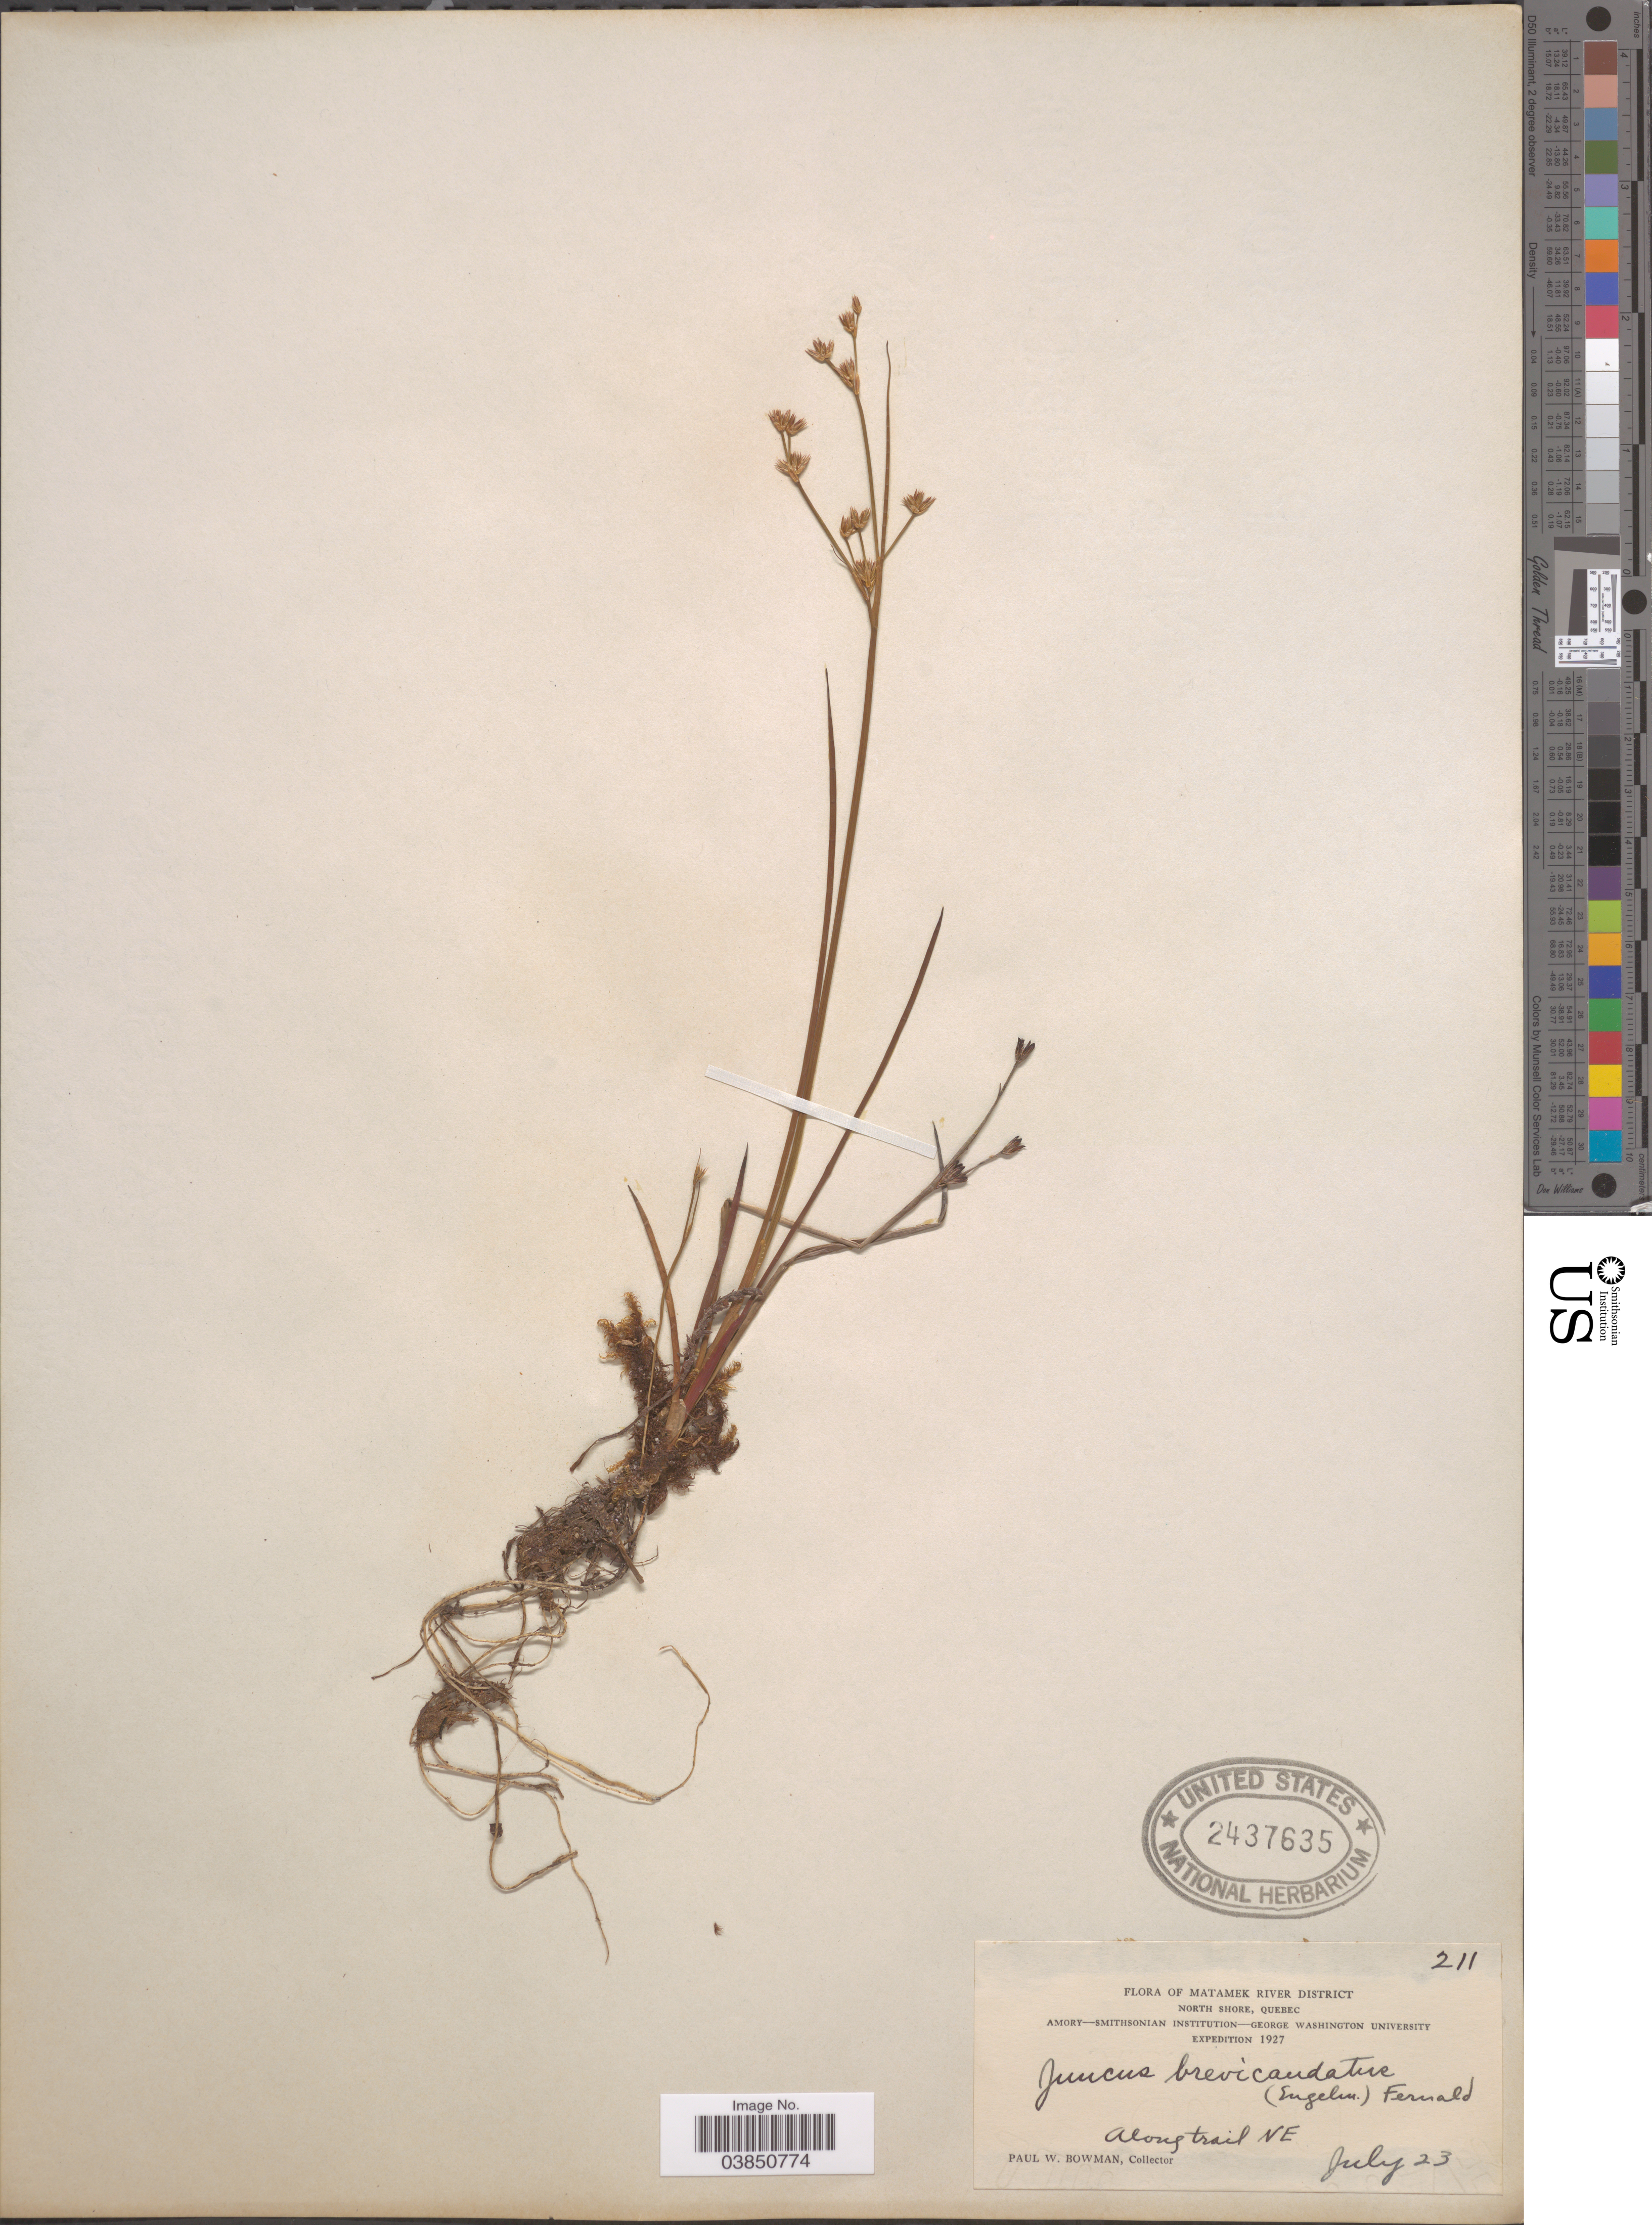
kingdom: Plantae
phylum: Tracheophyta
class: Liliopsida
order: Poales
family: Juncaceae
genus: Juncus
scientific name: Juncus brevicaudatus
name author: (Engelm.) Fernald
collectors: P. Bowman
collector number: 211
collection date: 1927-07-23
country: Canada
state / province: Quebec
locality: Matamek River District. North Shore. Along trail NE.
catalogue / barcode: US 2437635